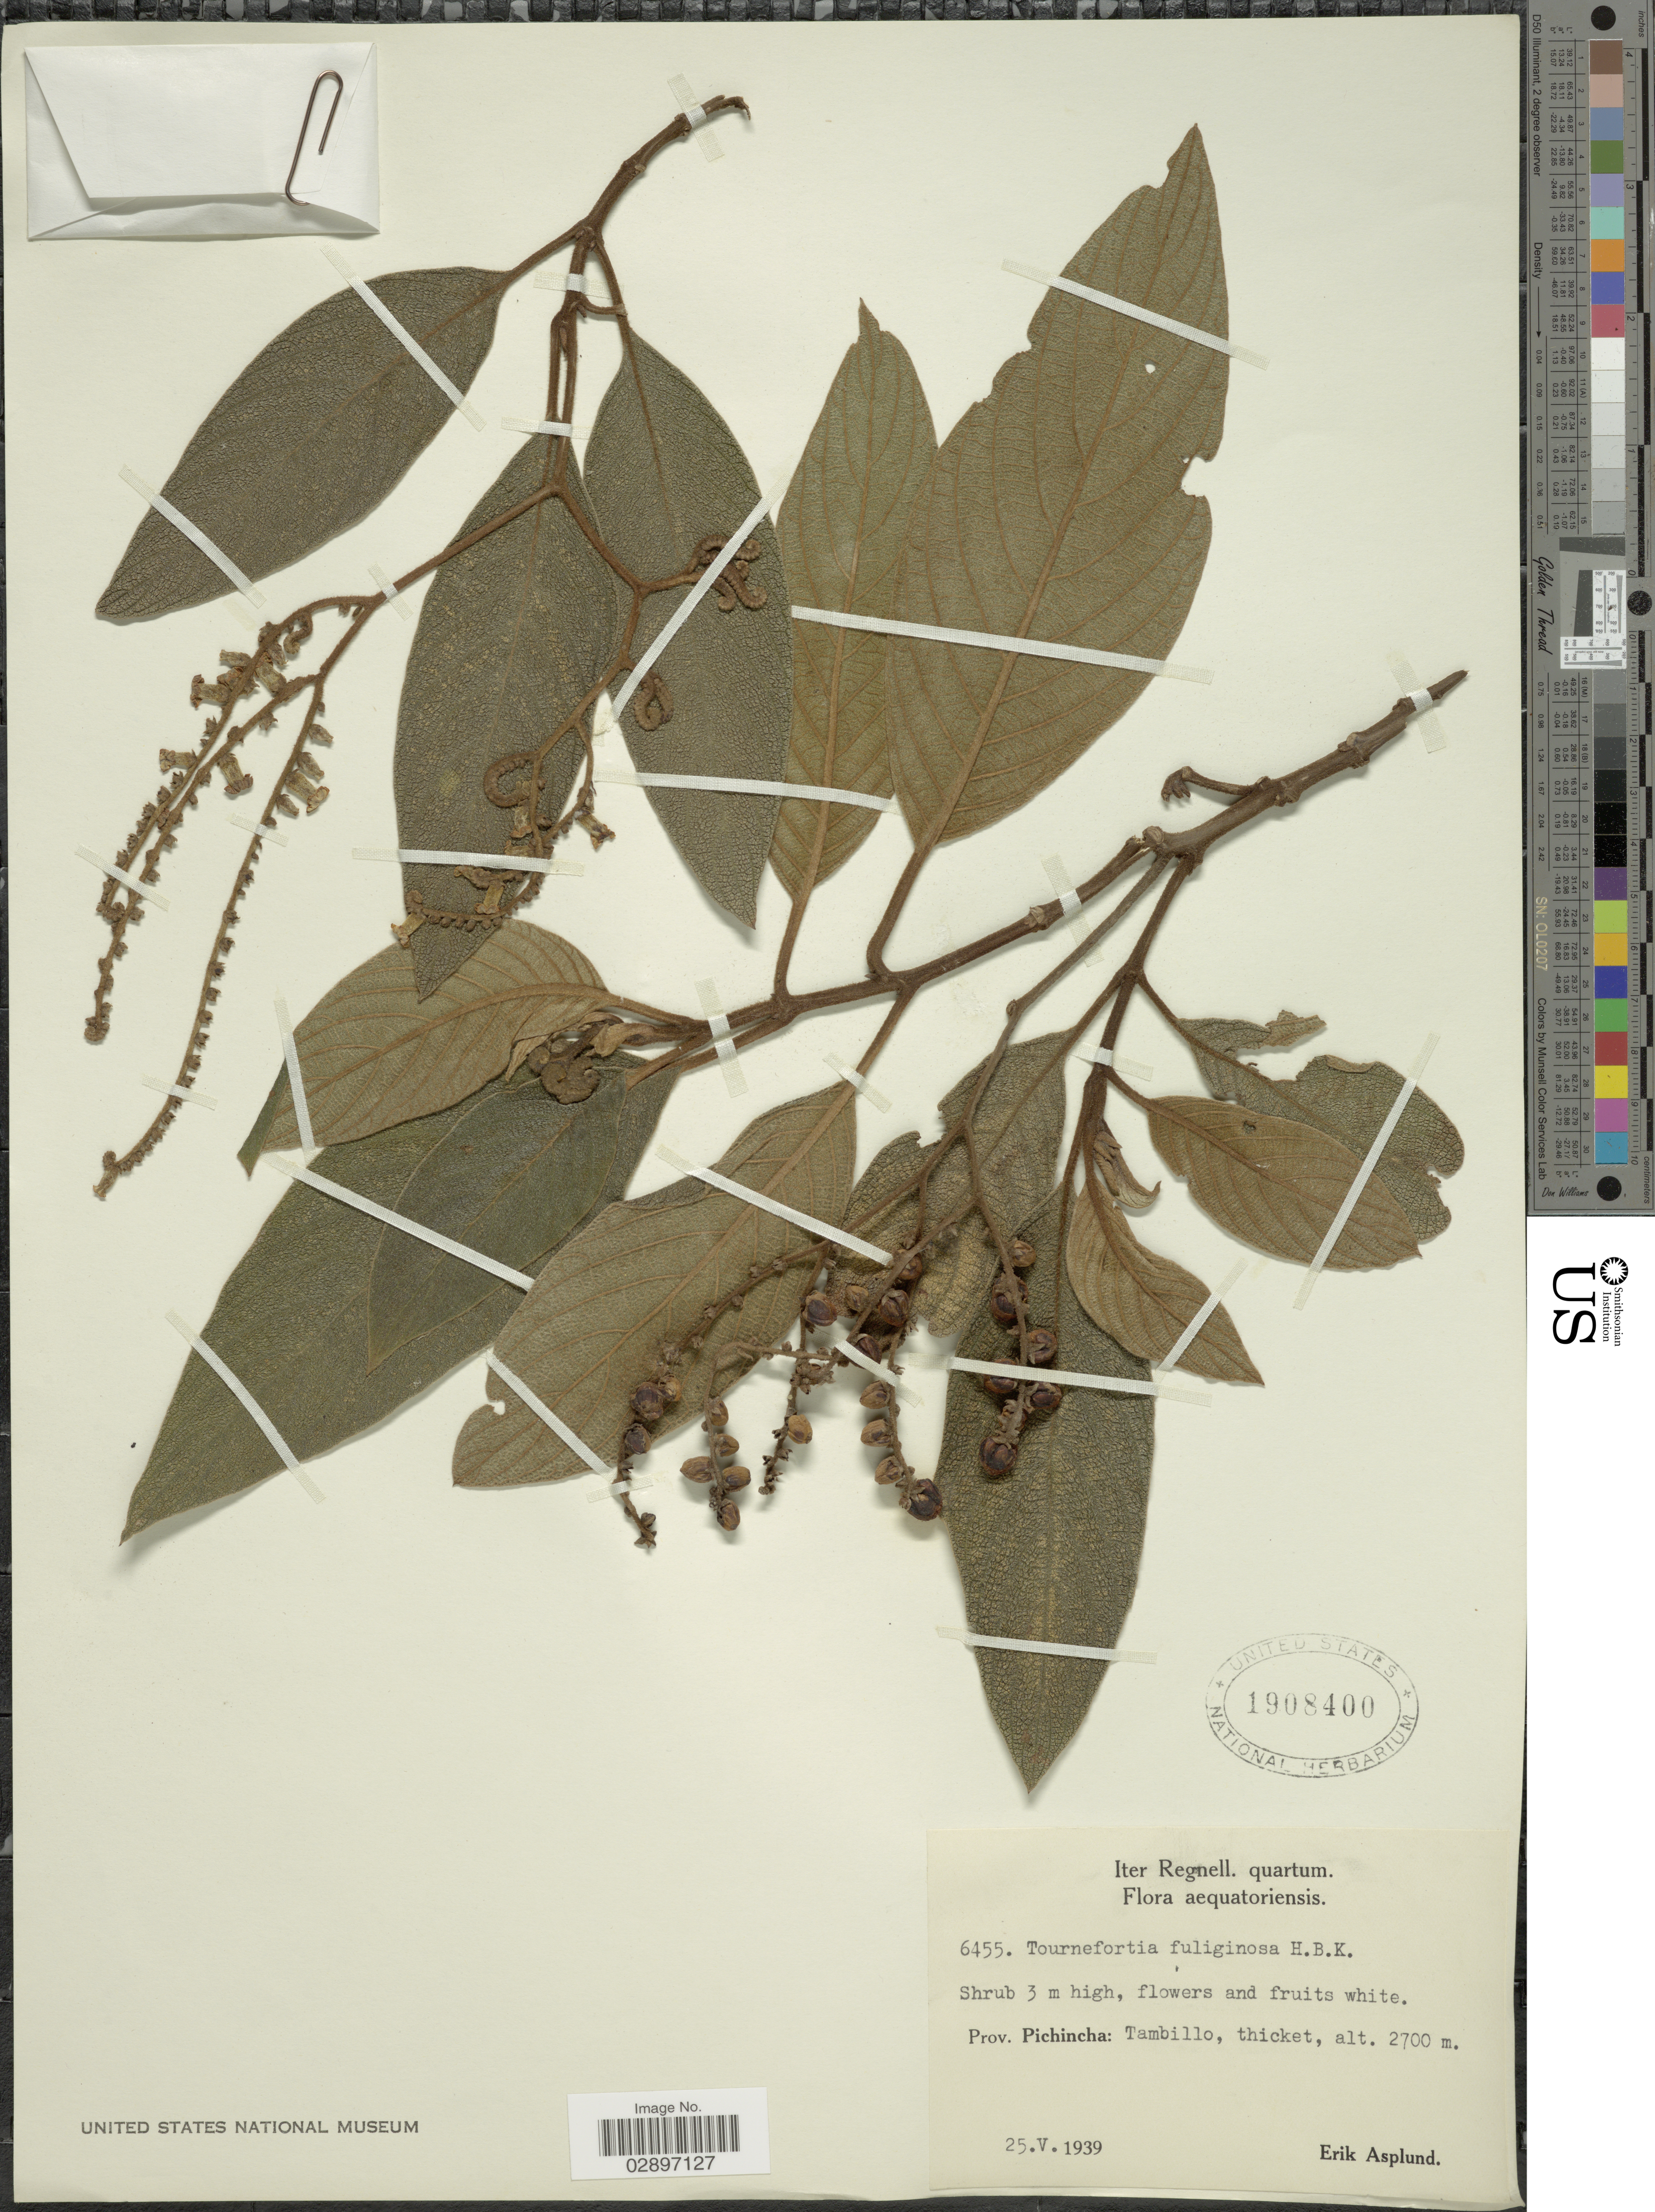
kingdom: Plantae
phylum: Tracheophyta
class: Magnoliopsida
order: Boraginales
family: Heliotropiaceae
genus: Tournefortia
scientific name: Tournefortia fuliginosa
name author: Kunth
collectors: E. Asplund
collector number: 6455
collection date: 1939-05-25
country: Ecuador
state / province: Pichincha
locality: Tambillo, thicket.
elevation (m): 2700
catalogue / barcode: US 1908400